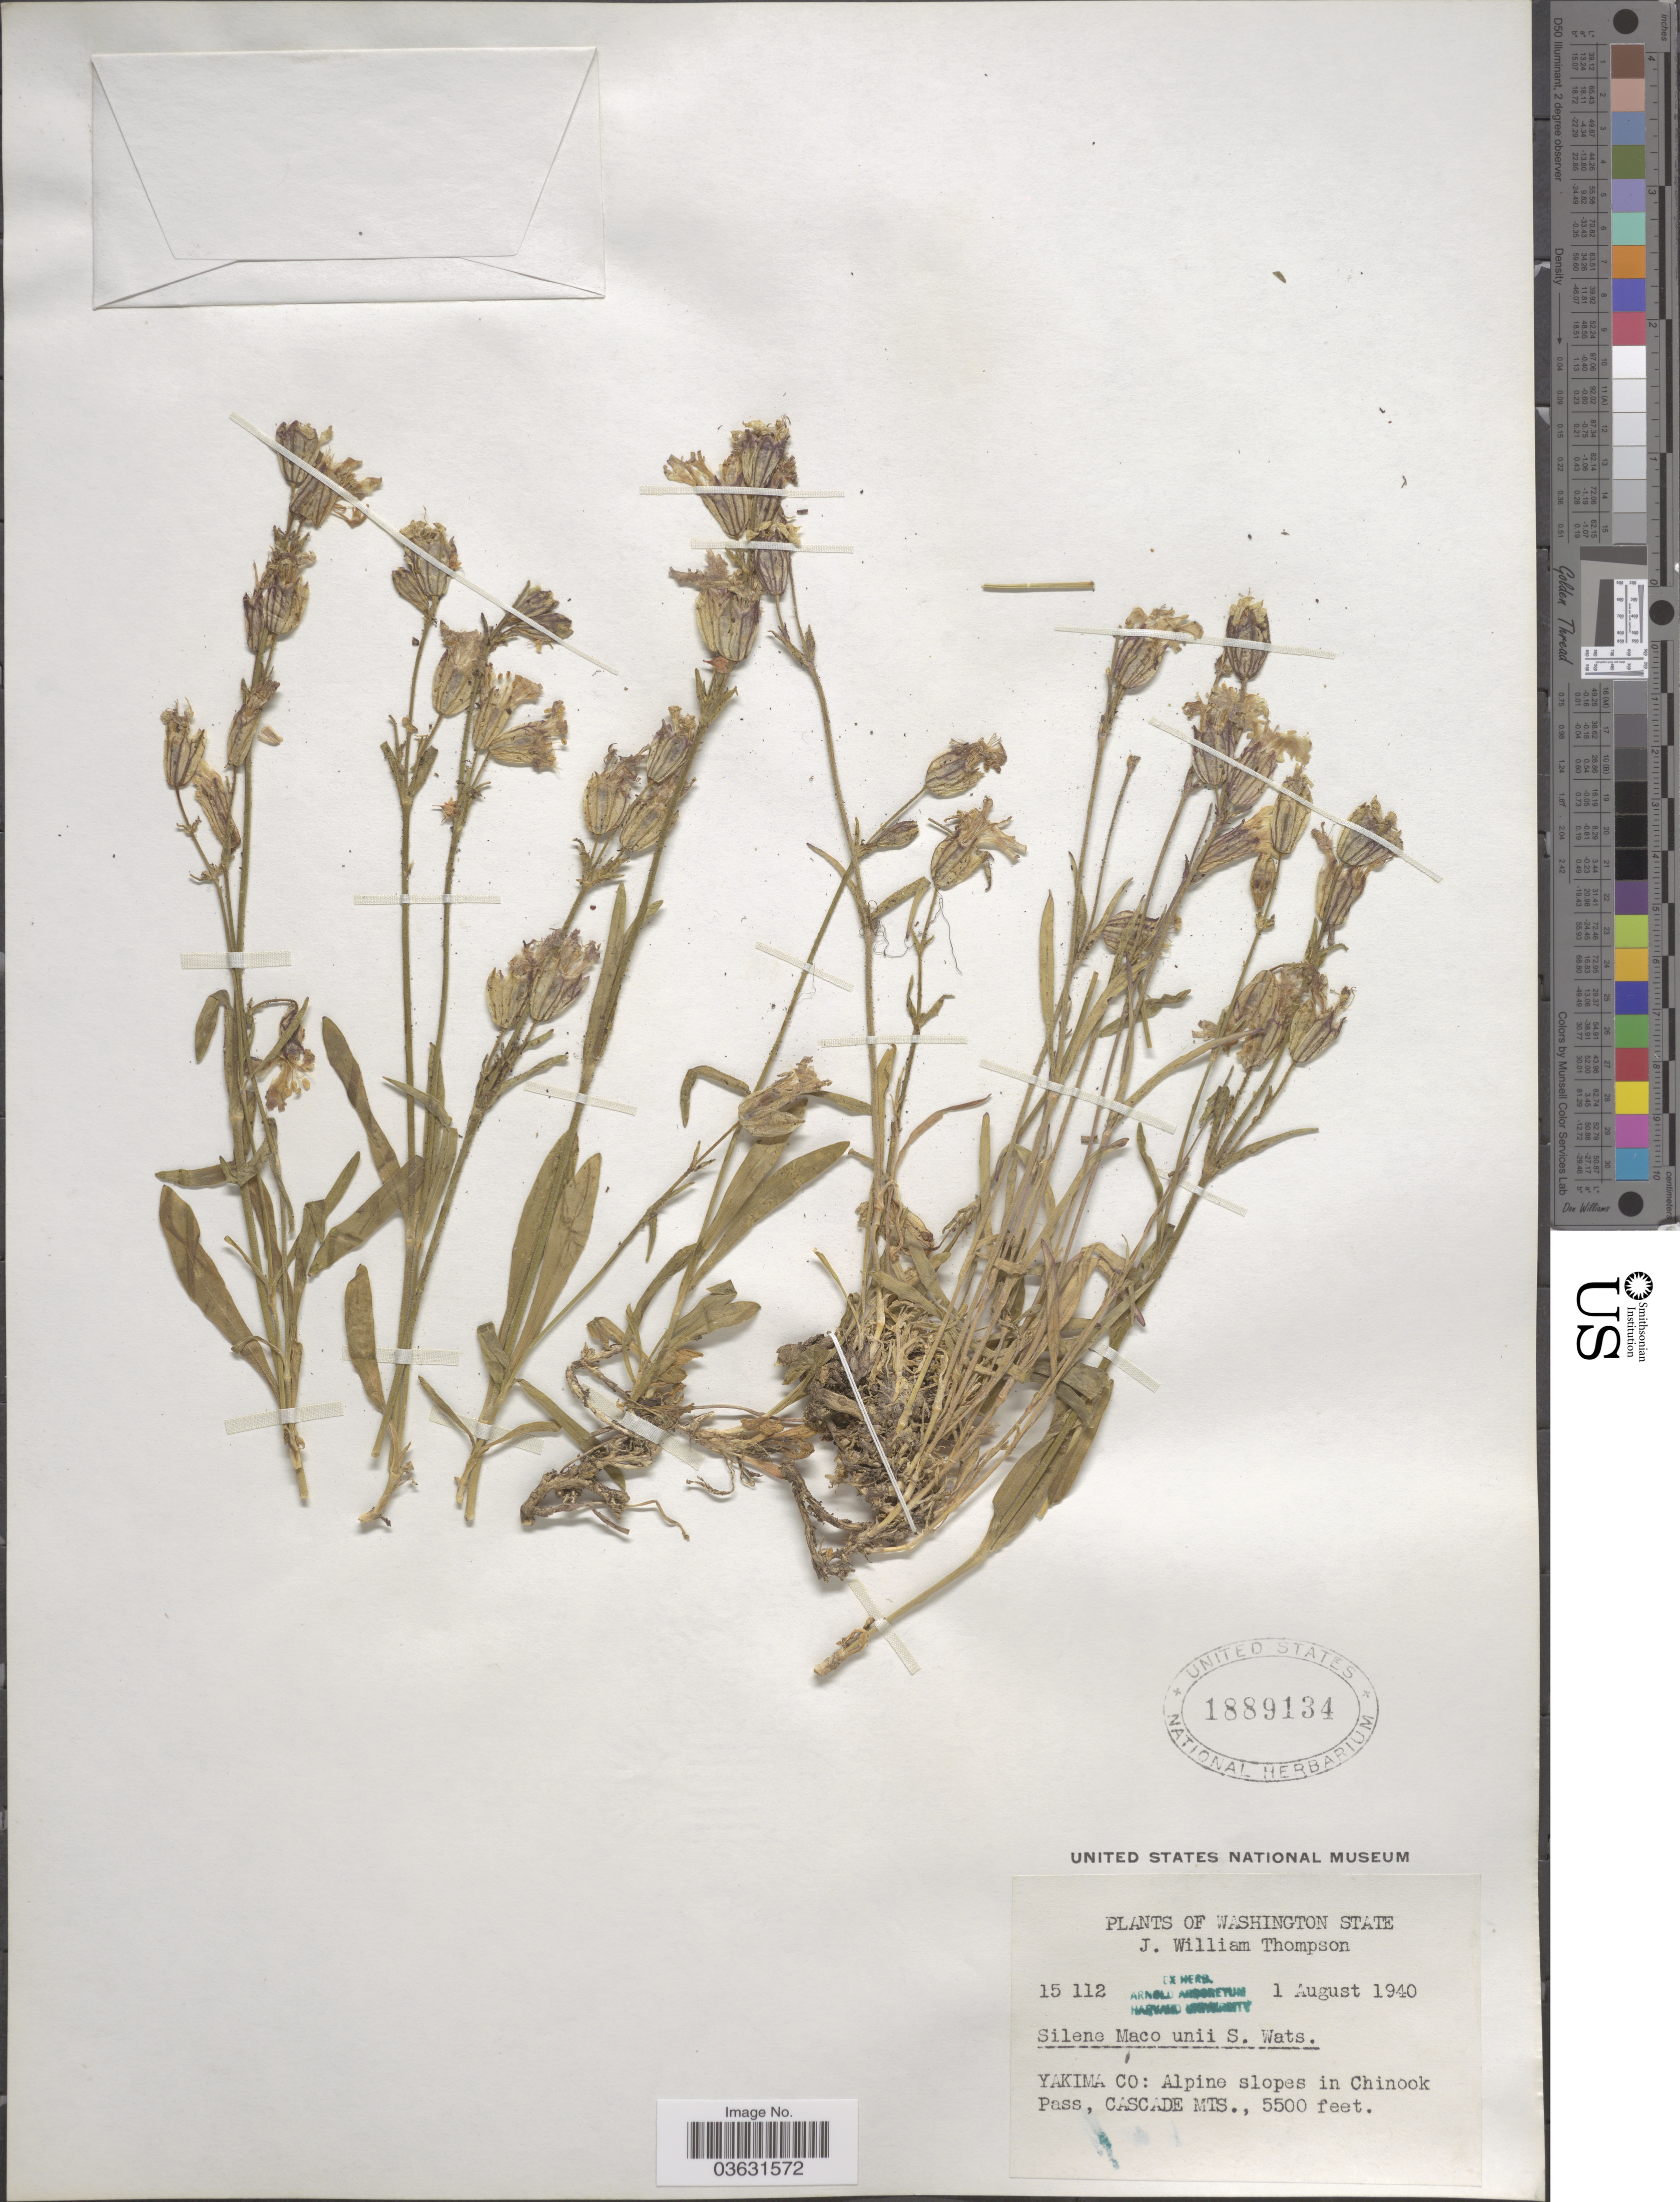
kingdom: Plantae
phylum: Tracheophyta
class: Magnoliopsida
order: Caryophyllales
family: Caryophyllaceae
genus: Silene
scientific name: Silene parryi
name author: (S. Watson) C.L. Hitchc. & Maguire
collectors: J. W. Thompson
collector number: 15112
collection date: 1940-08-01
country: United States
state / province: Washington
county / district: Yakima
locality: Yakima Co: Alpine slopes in Chinook Pass, Cascade Mts.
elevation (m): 1676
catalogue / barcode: US 1889134